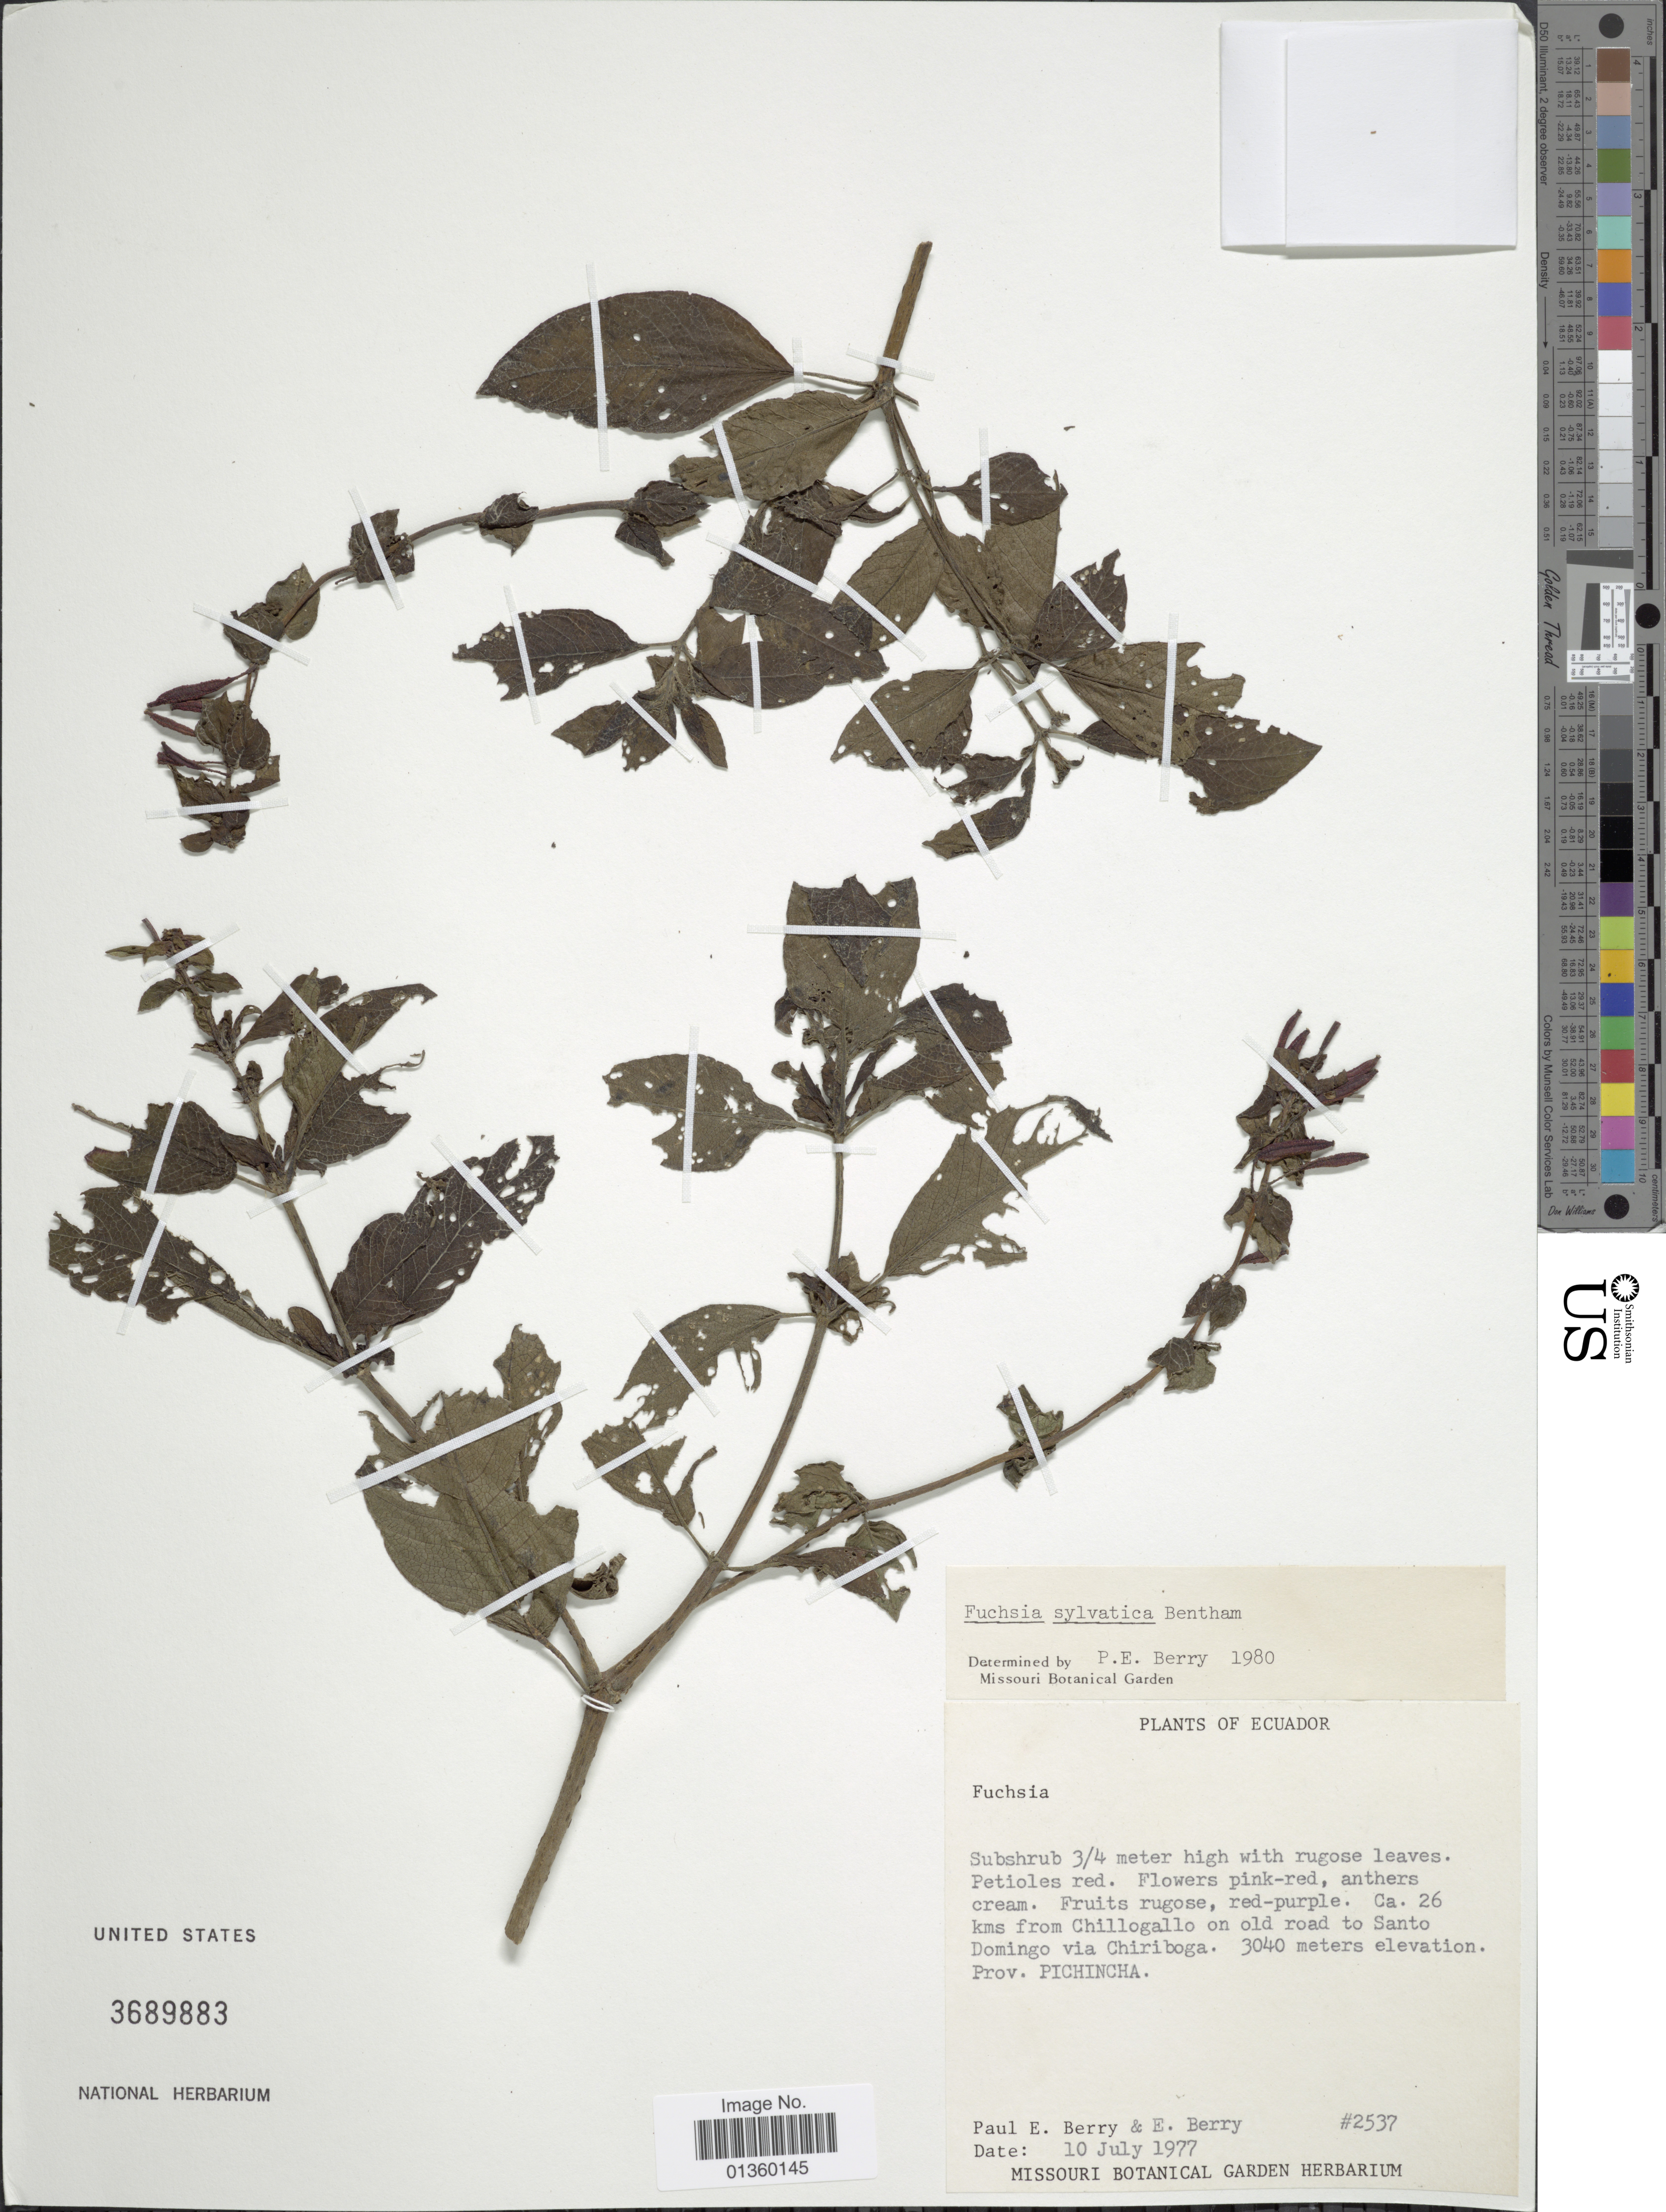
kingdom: Plantae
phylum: Tracheophyta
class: Magnoliopsida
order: Myrtales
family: Onagraceae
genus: Fuchsia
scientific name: Fuchsia sylvatica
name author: Benth.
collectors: P. E. Berry & E. Berry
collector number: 2537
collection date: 1977-07-10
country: Ecuador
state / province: Pichincha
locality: Ca. 26 kms from Chillogallo on old road to Santo Domingo via Chiriboga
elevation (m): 3040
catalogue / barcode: US 3689883